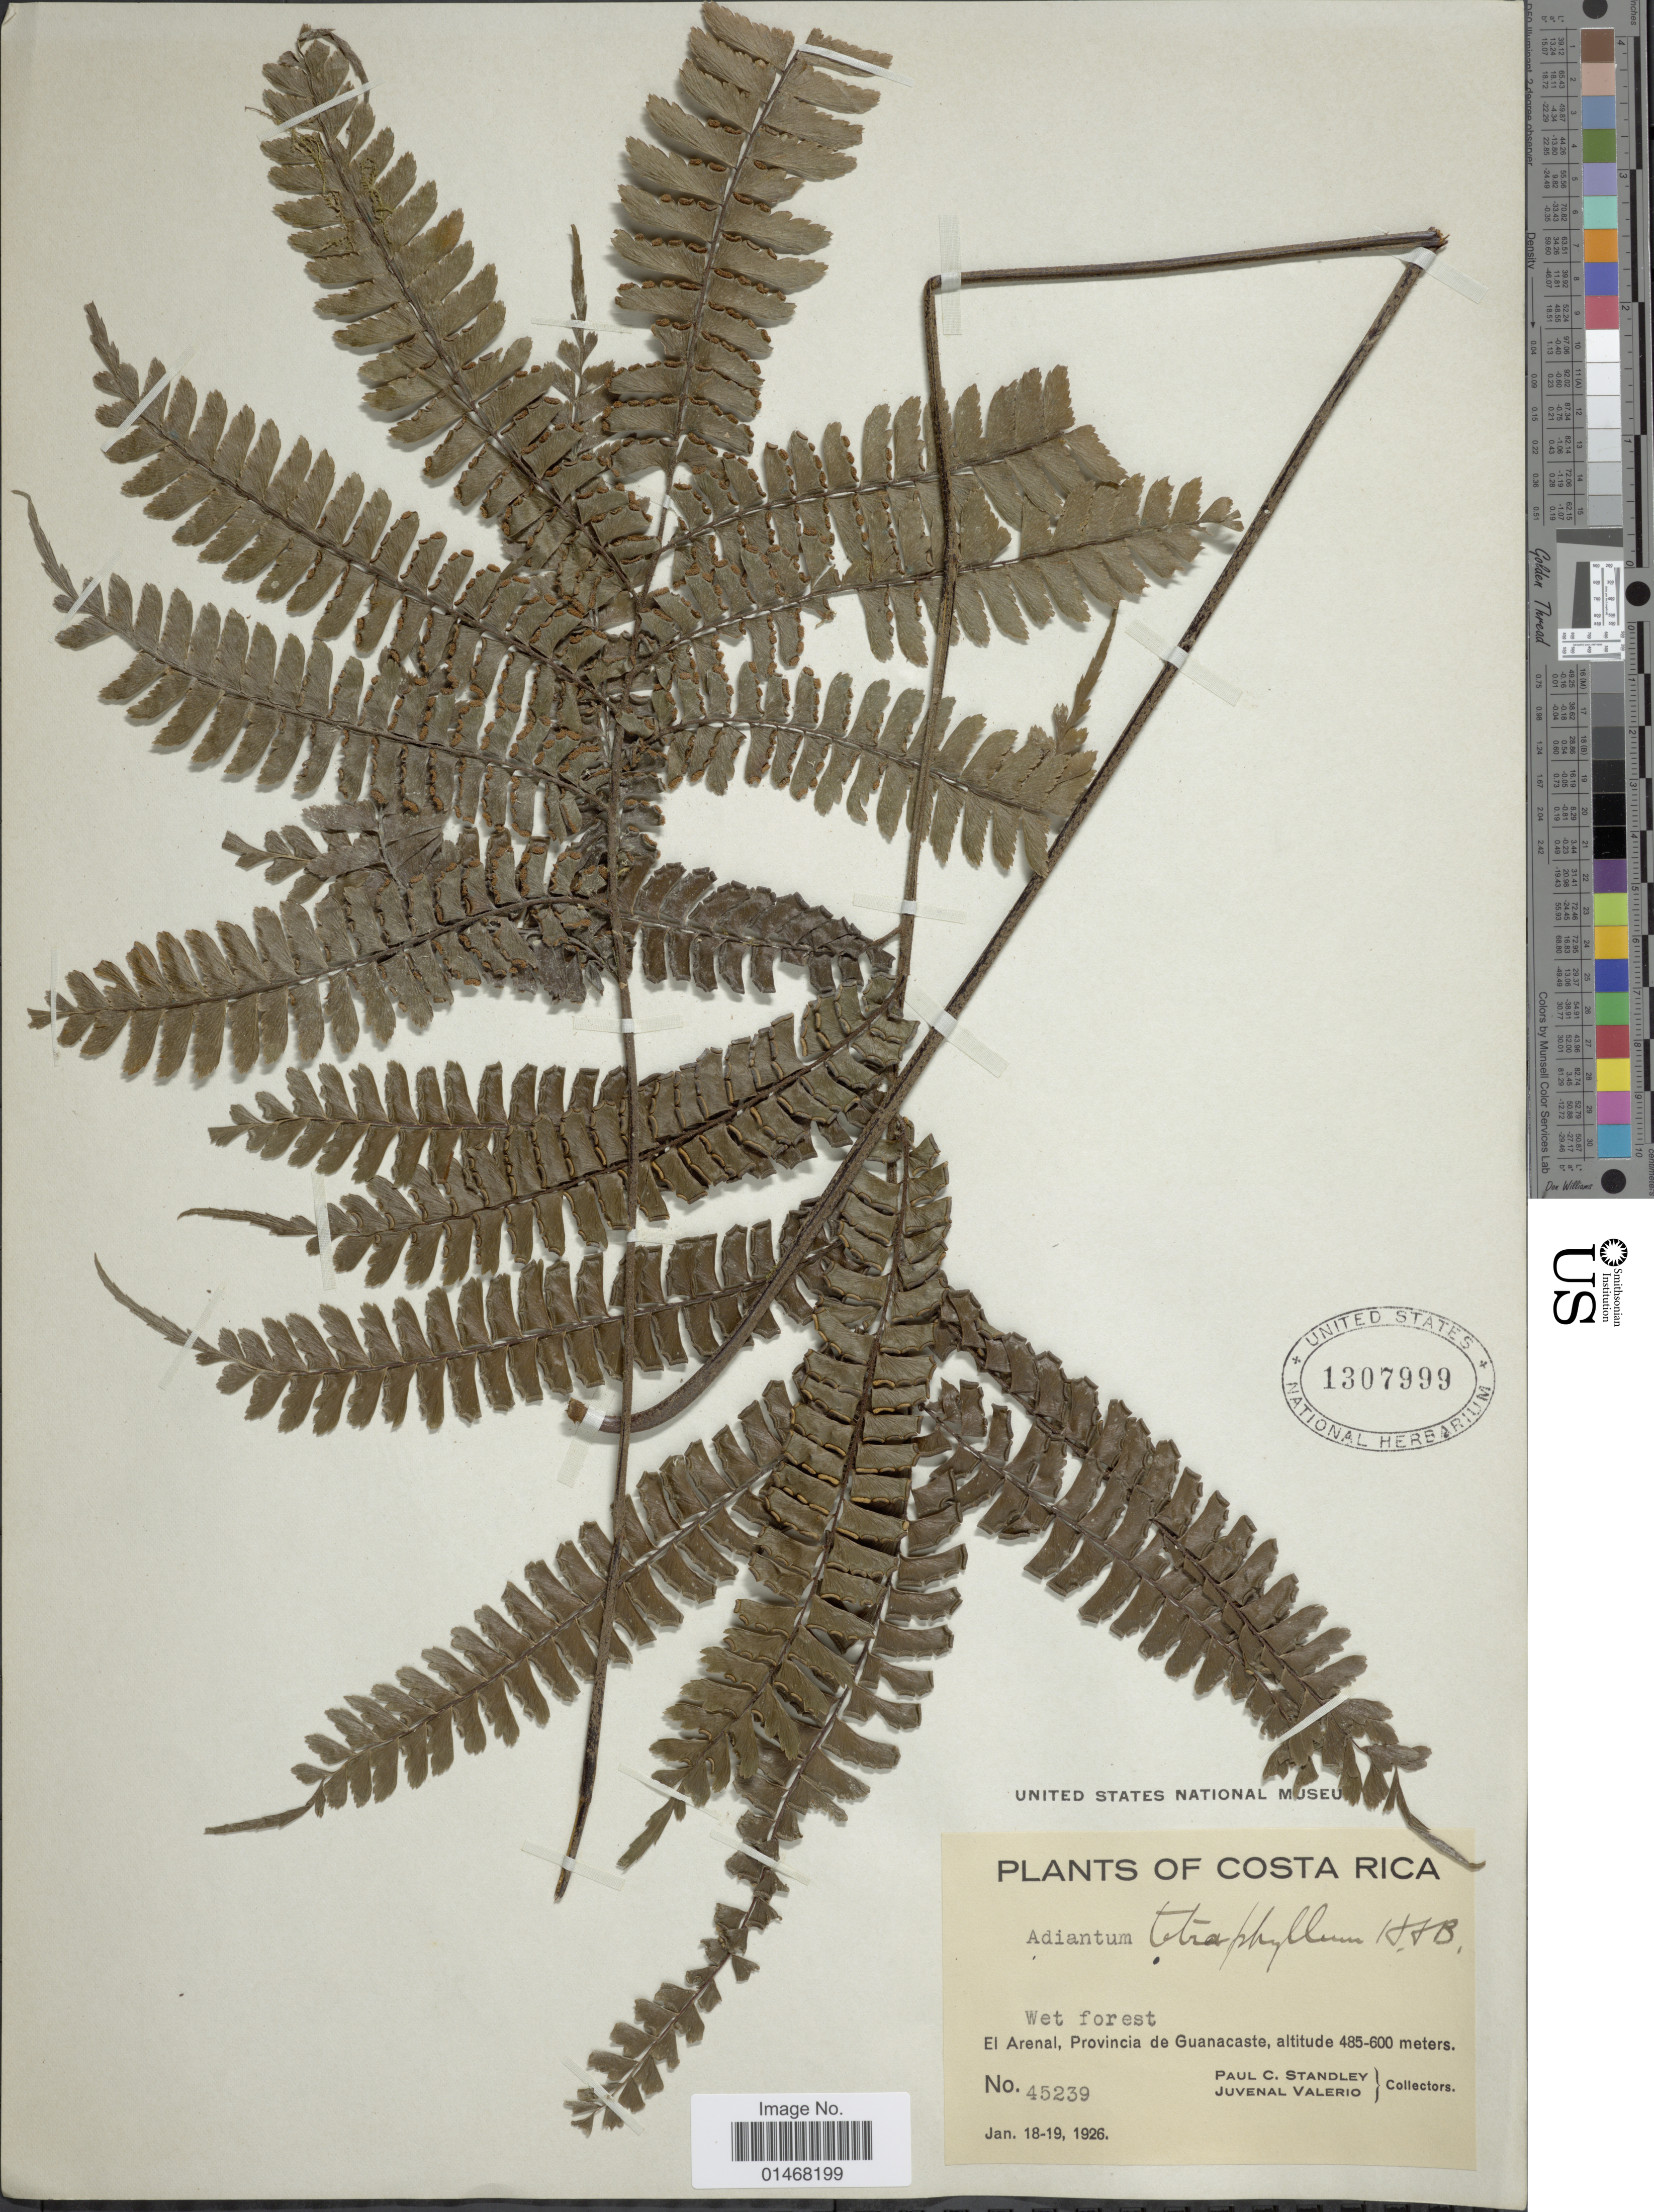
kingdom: Plantae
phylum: Tracheophyta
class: Polypodiopsida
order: Polypodiales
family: Pteridaceae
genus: Adiantum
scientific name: Adiantum tetraphyllum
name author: Humb. & Bonpl. ex Willd.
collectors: P. C. Standley & J. Valerio R.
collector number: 45239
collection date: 1926-01-18/1926-01-19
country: Costa Rica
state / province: Guanacaste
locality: El Arenal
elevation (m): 485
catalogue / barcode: US 1307999